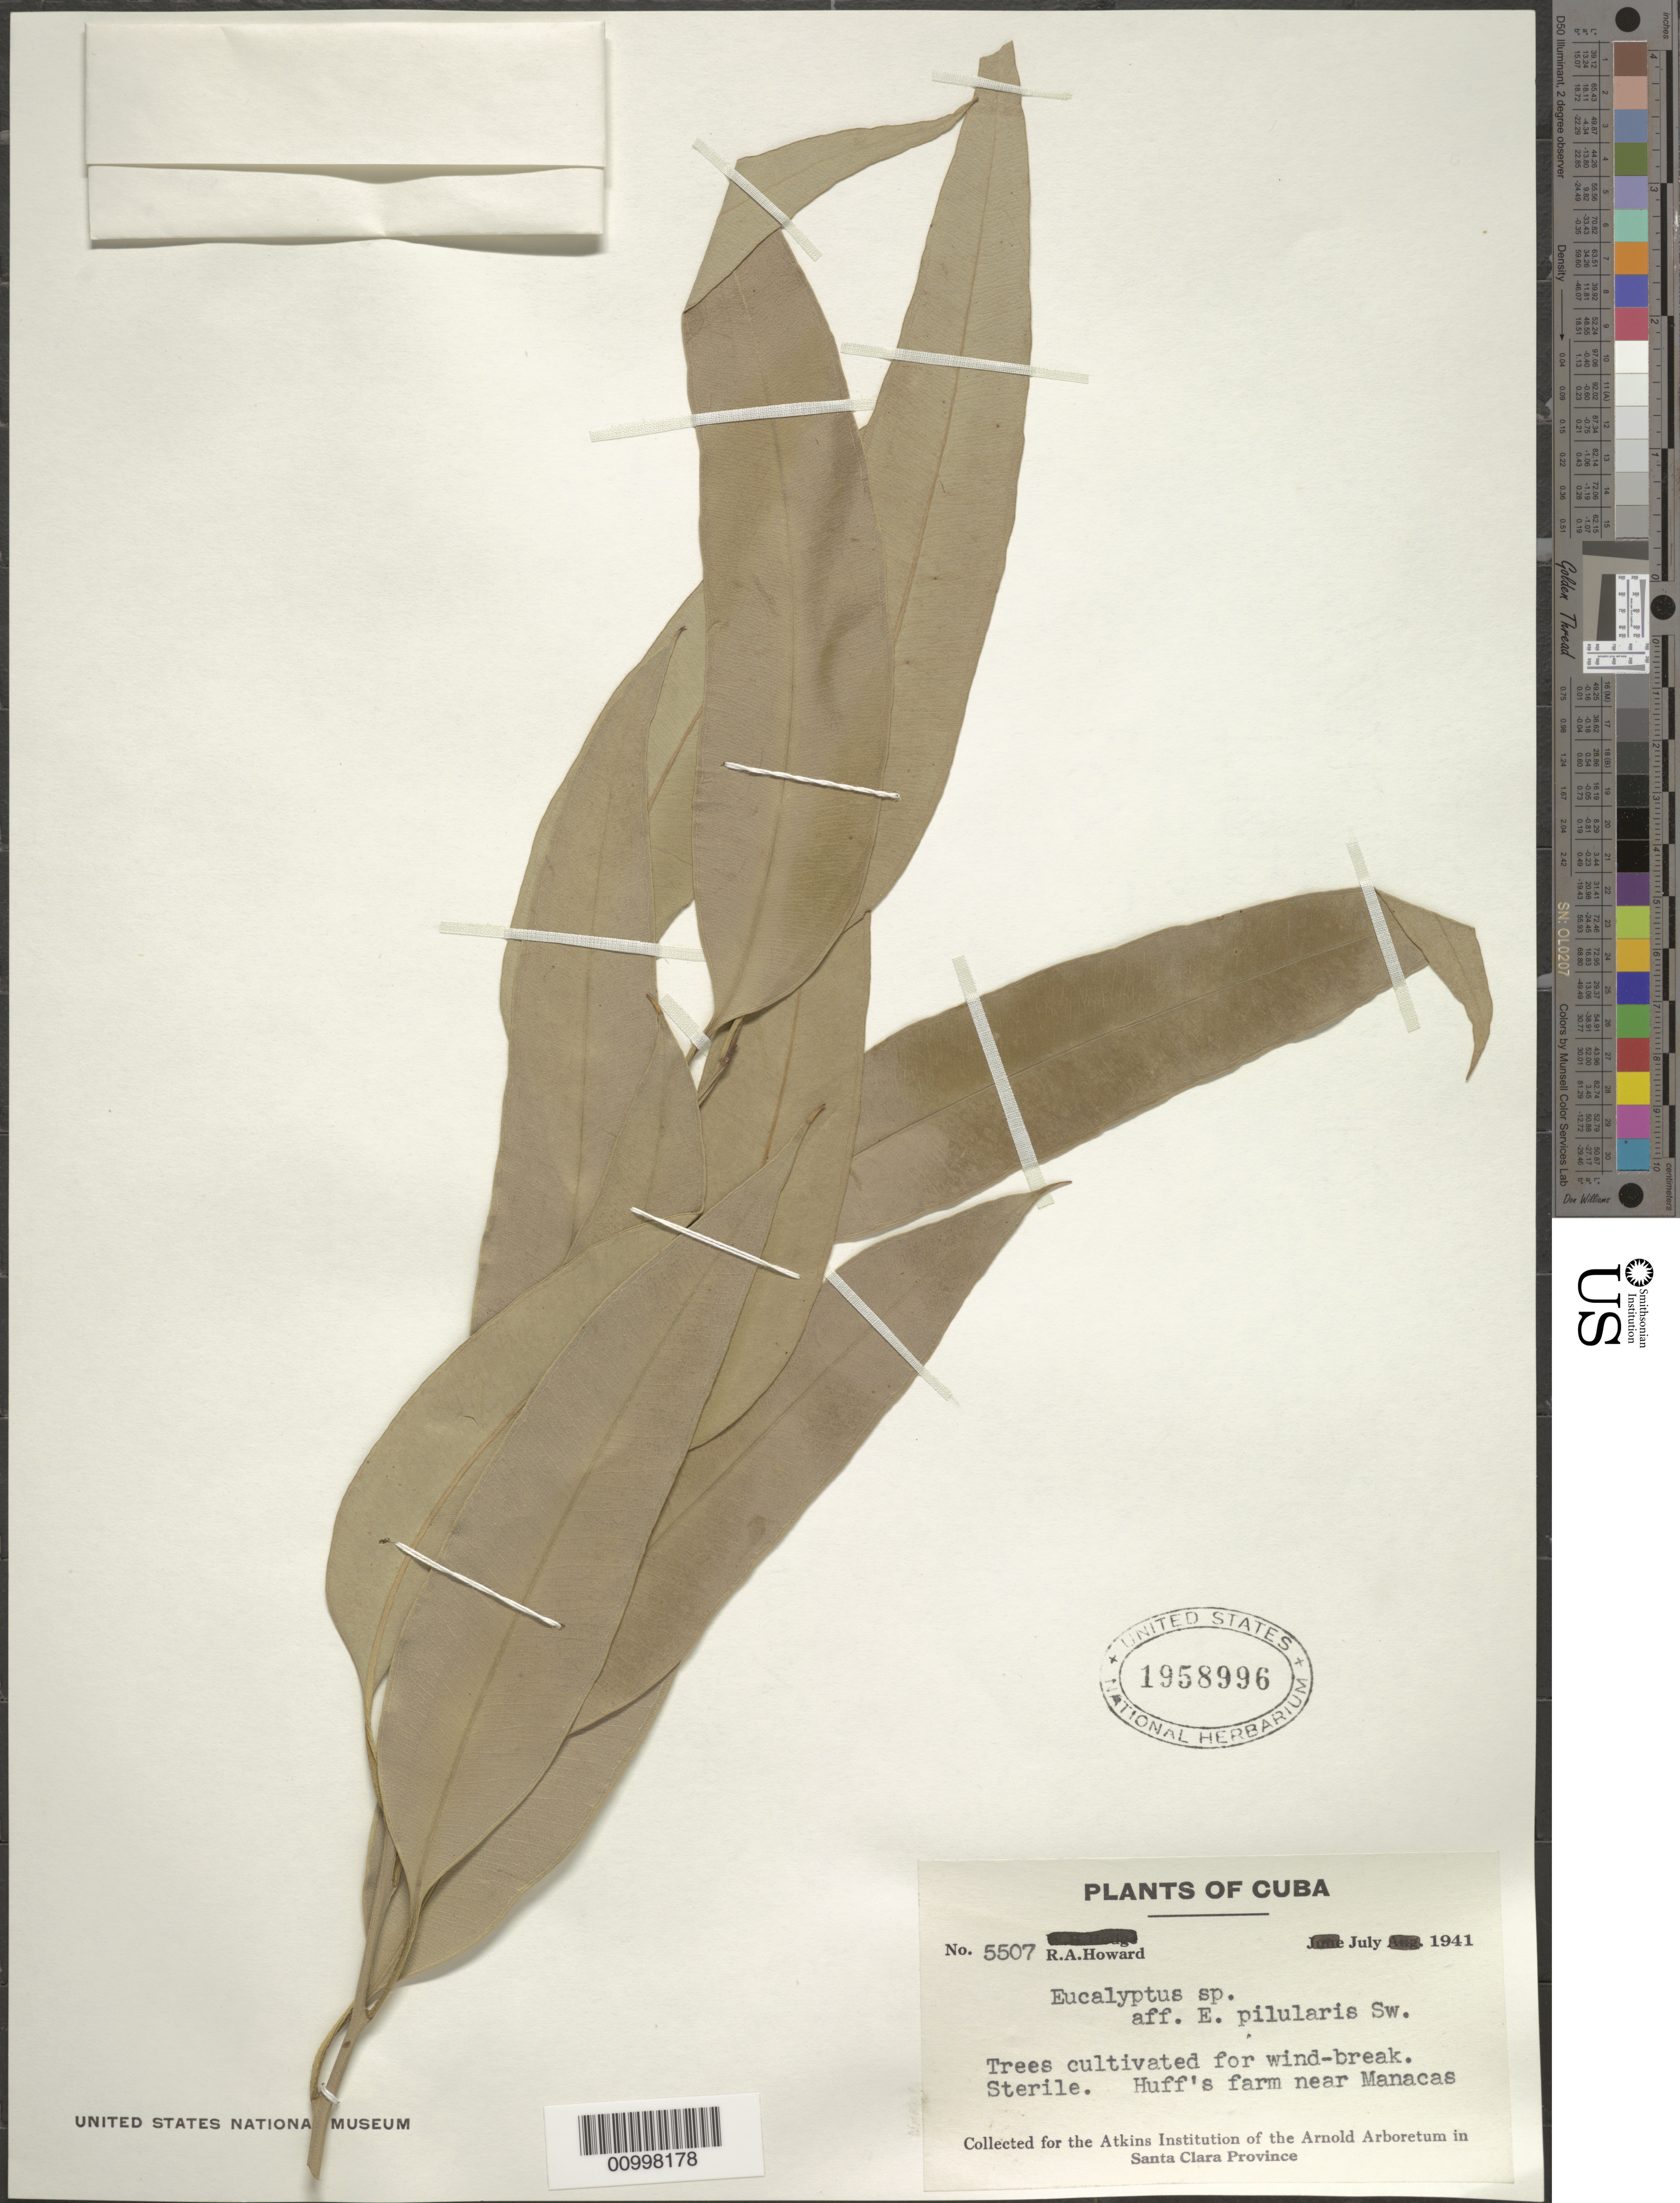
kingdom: Plantae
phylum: Tracheophyta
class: Magnoliopsida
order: Myrtales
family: Myrtaceae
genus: Eucalyptus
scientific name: Eucalyptus pilularis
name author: Sm.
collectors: R. A. Howard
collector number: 5507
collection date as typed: Jul 1941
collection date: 1941-07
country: Cuba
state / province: Villa Clara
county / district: Santa Clara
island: Cuba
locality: Huff's farm near Manacas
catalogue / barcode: US 1958996